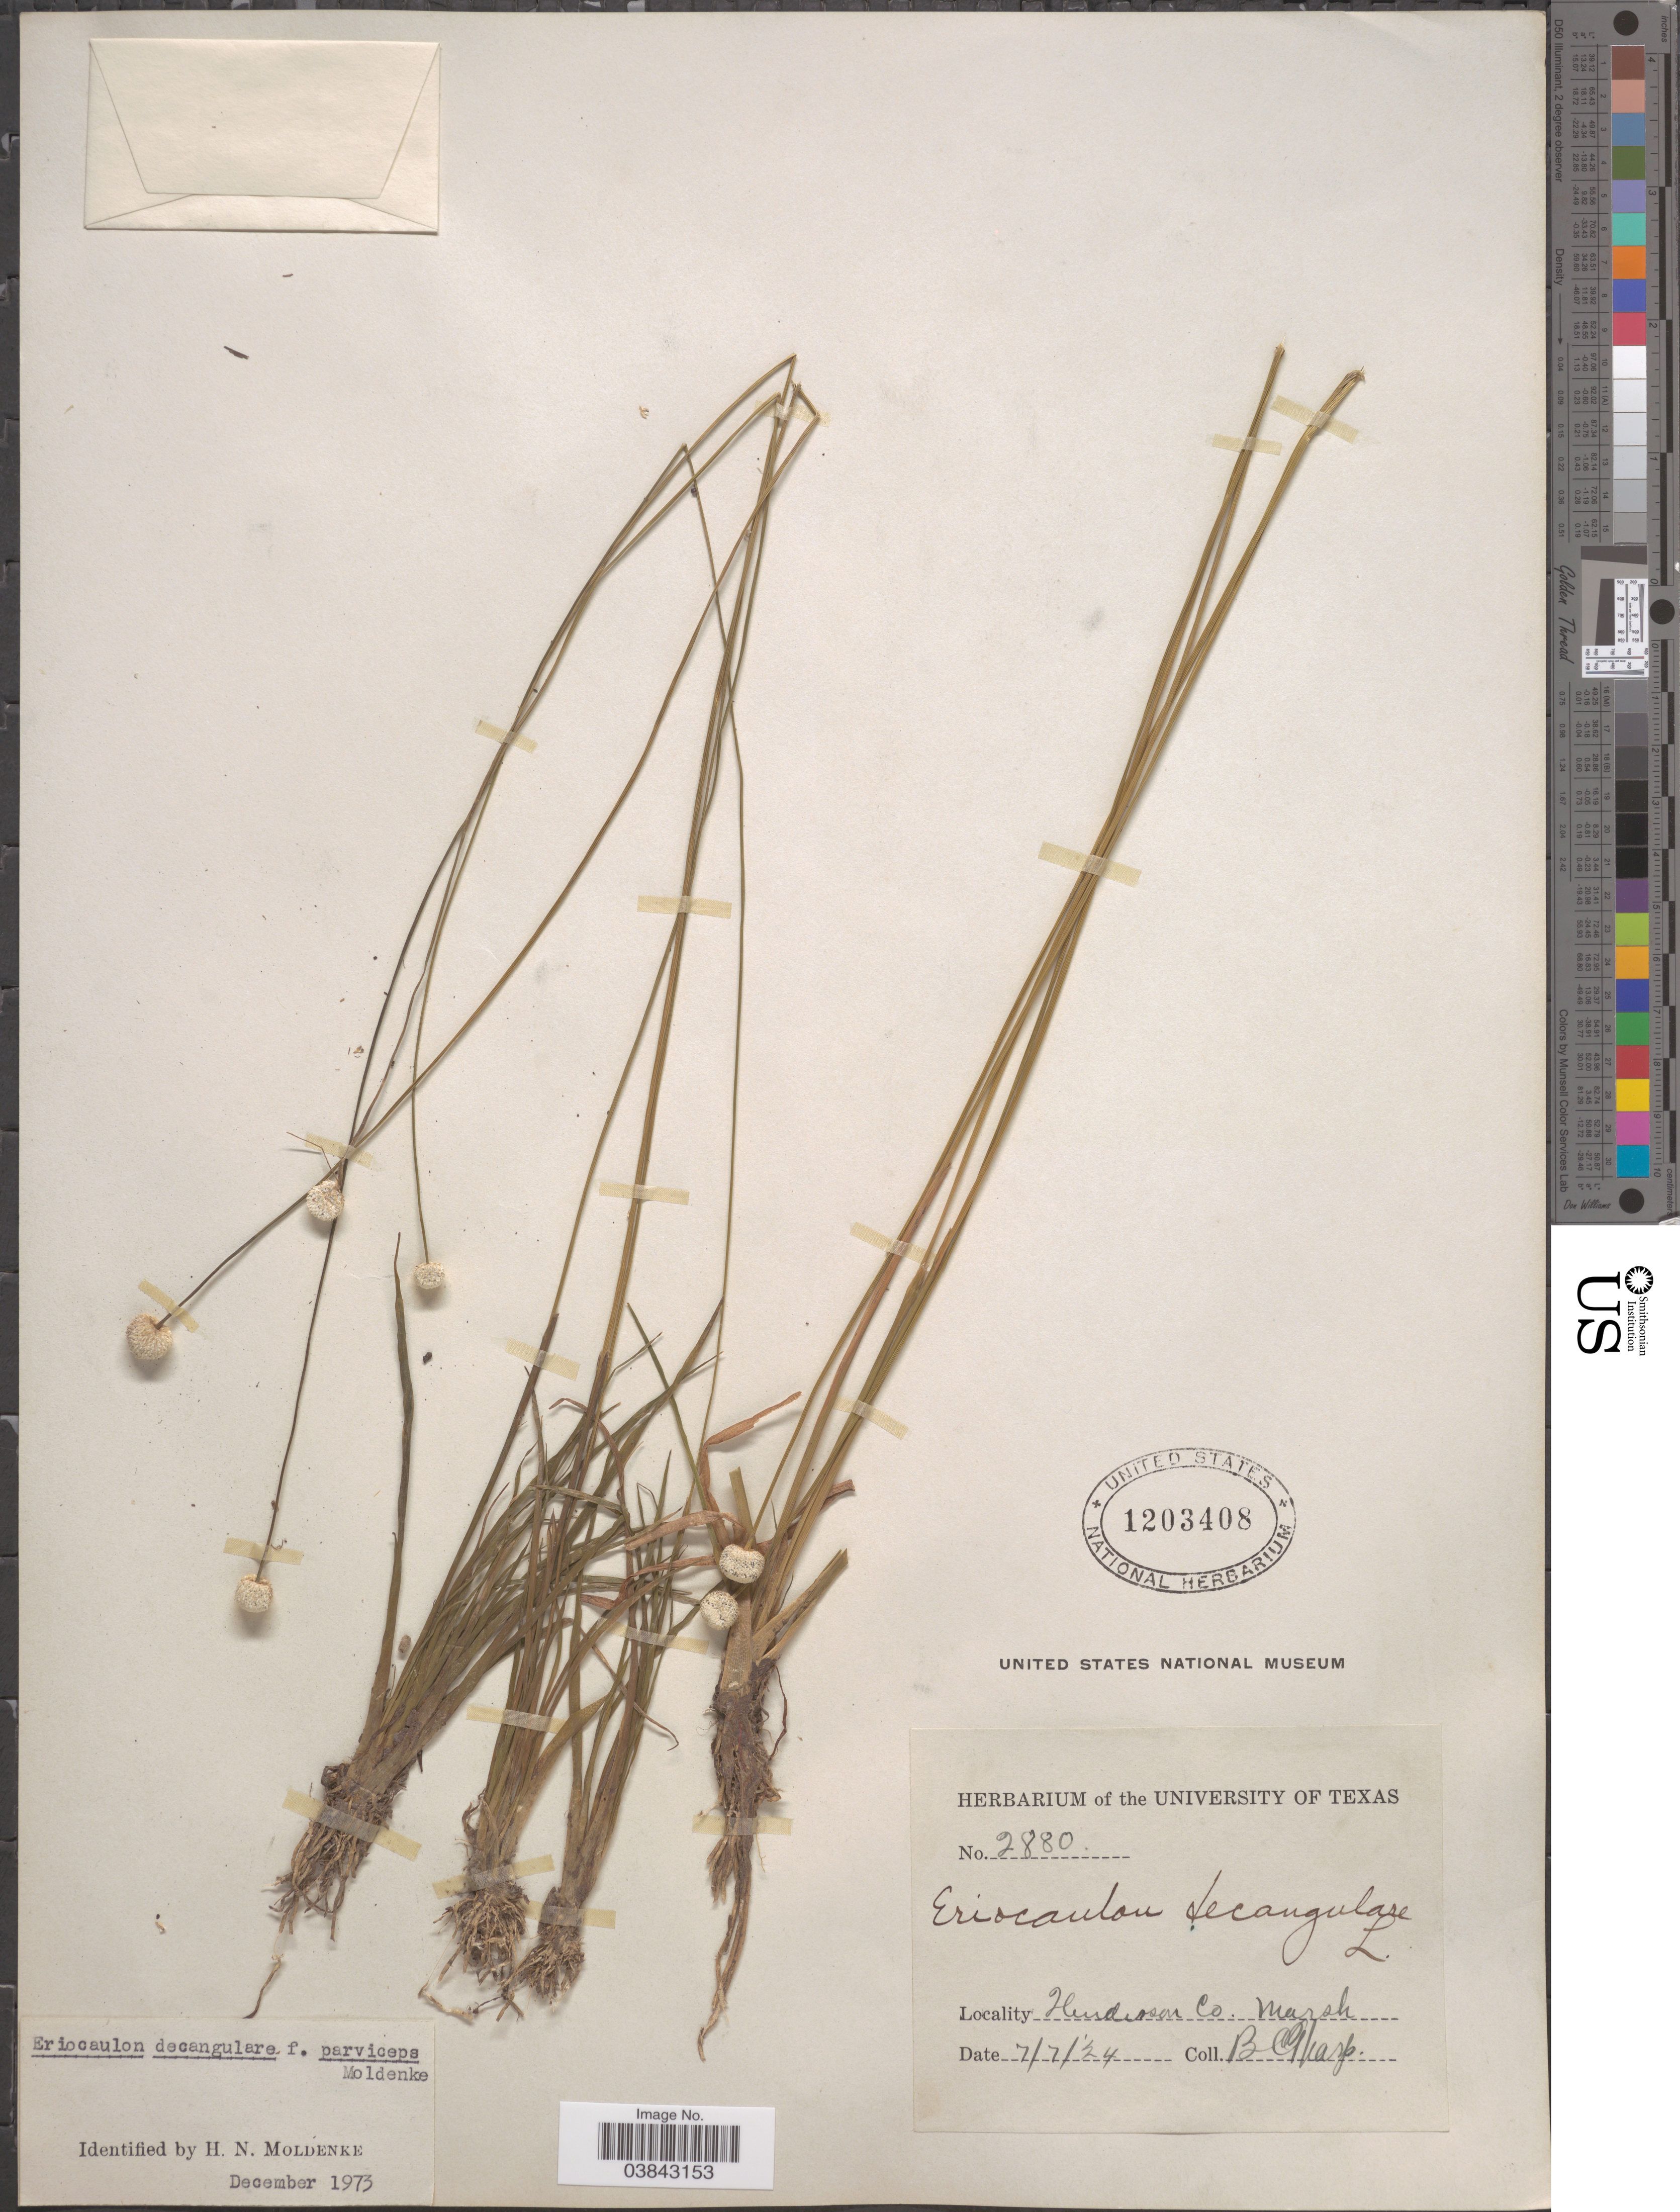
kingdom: Plantae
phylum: Tracheophyta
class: Liliopsida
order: Poales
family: Eriocaulaceae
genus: Eriocaulon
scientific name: Eriocaulon decangulare f. parviceps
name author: Moldenke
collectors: B. C. Tharp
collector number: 2880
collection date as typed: Transcribed d/m/y: 7/7/24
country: United States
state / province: Texas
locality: Henderson Co.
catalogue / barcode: US 1203408